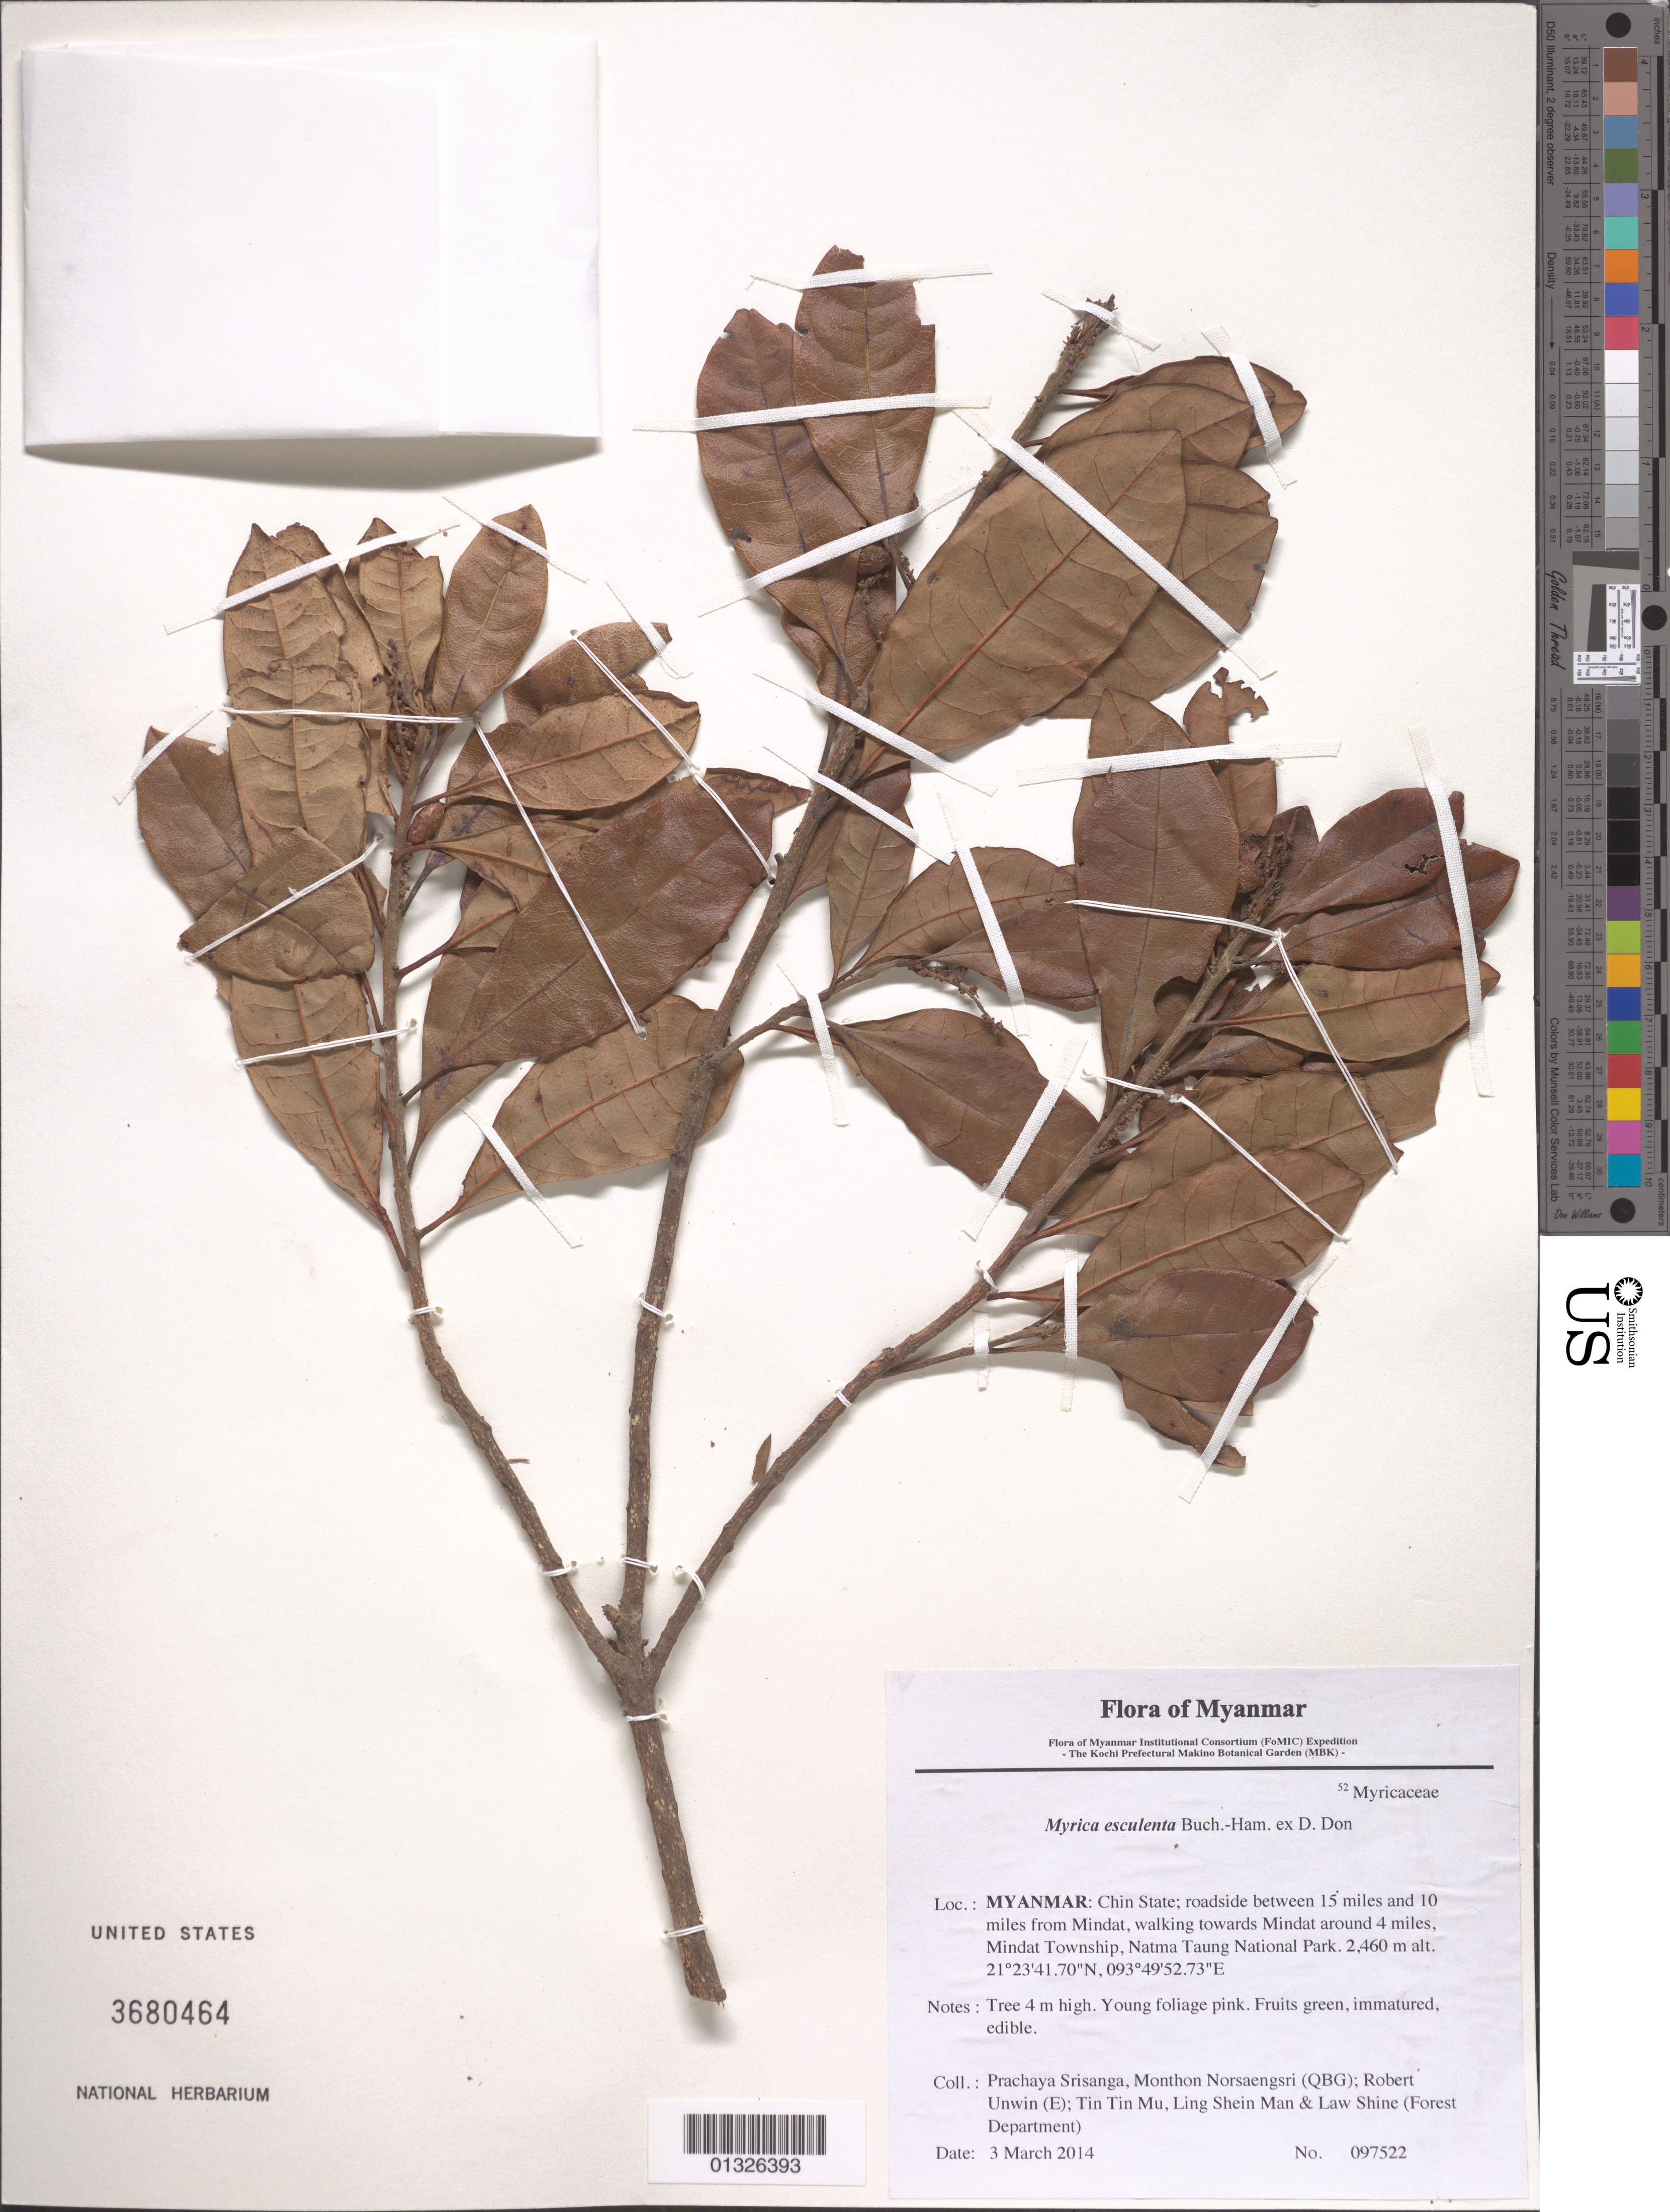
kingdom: Plantae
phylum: Tracheophyta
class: Magnoliopsida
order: Fagales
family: Myricaceae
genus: Morella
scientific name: Morella esculenta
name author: (Buch.-Ham. ex D. Don) I.M. Turner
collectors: P. Srisanga, M. Norsaengsri, R. Unwin, Tin Tin Mu, Ling Shein Man & L. Shine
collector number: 97522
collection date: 2014-03-03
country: Myanmar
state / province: Chin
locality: Roadside between 15 miles and 10 miles from Mindat, walking towards Mindat around 4 miles, Mindat Township, Natma Taung National Park.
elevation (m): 2460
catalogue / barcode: US 3680464